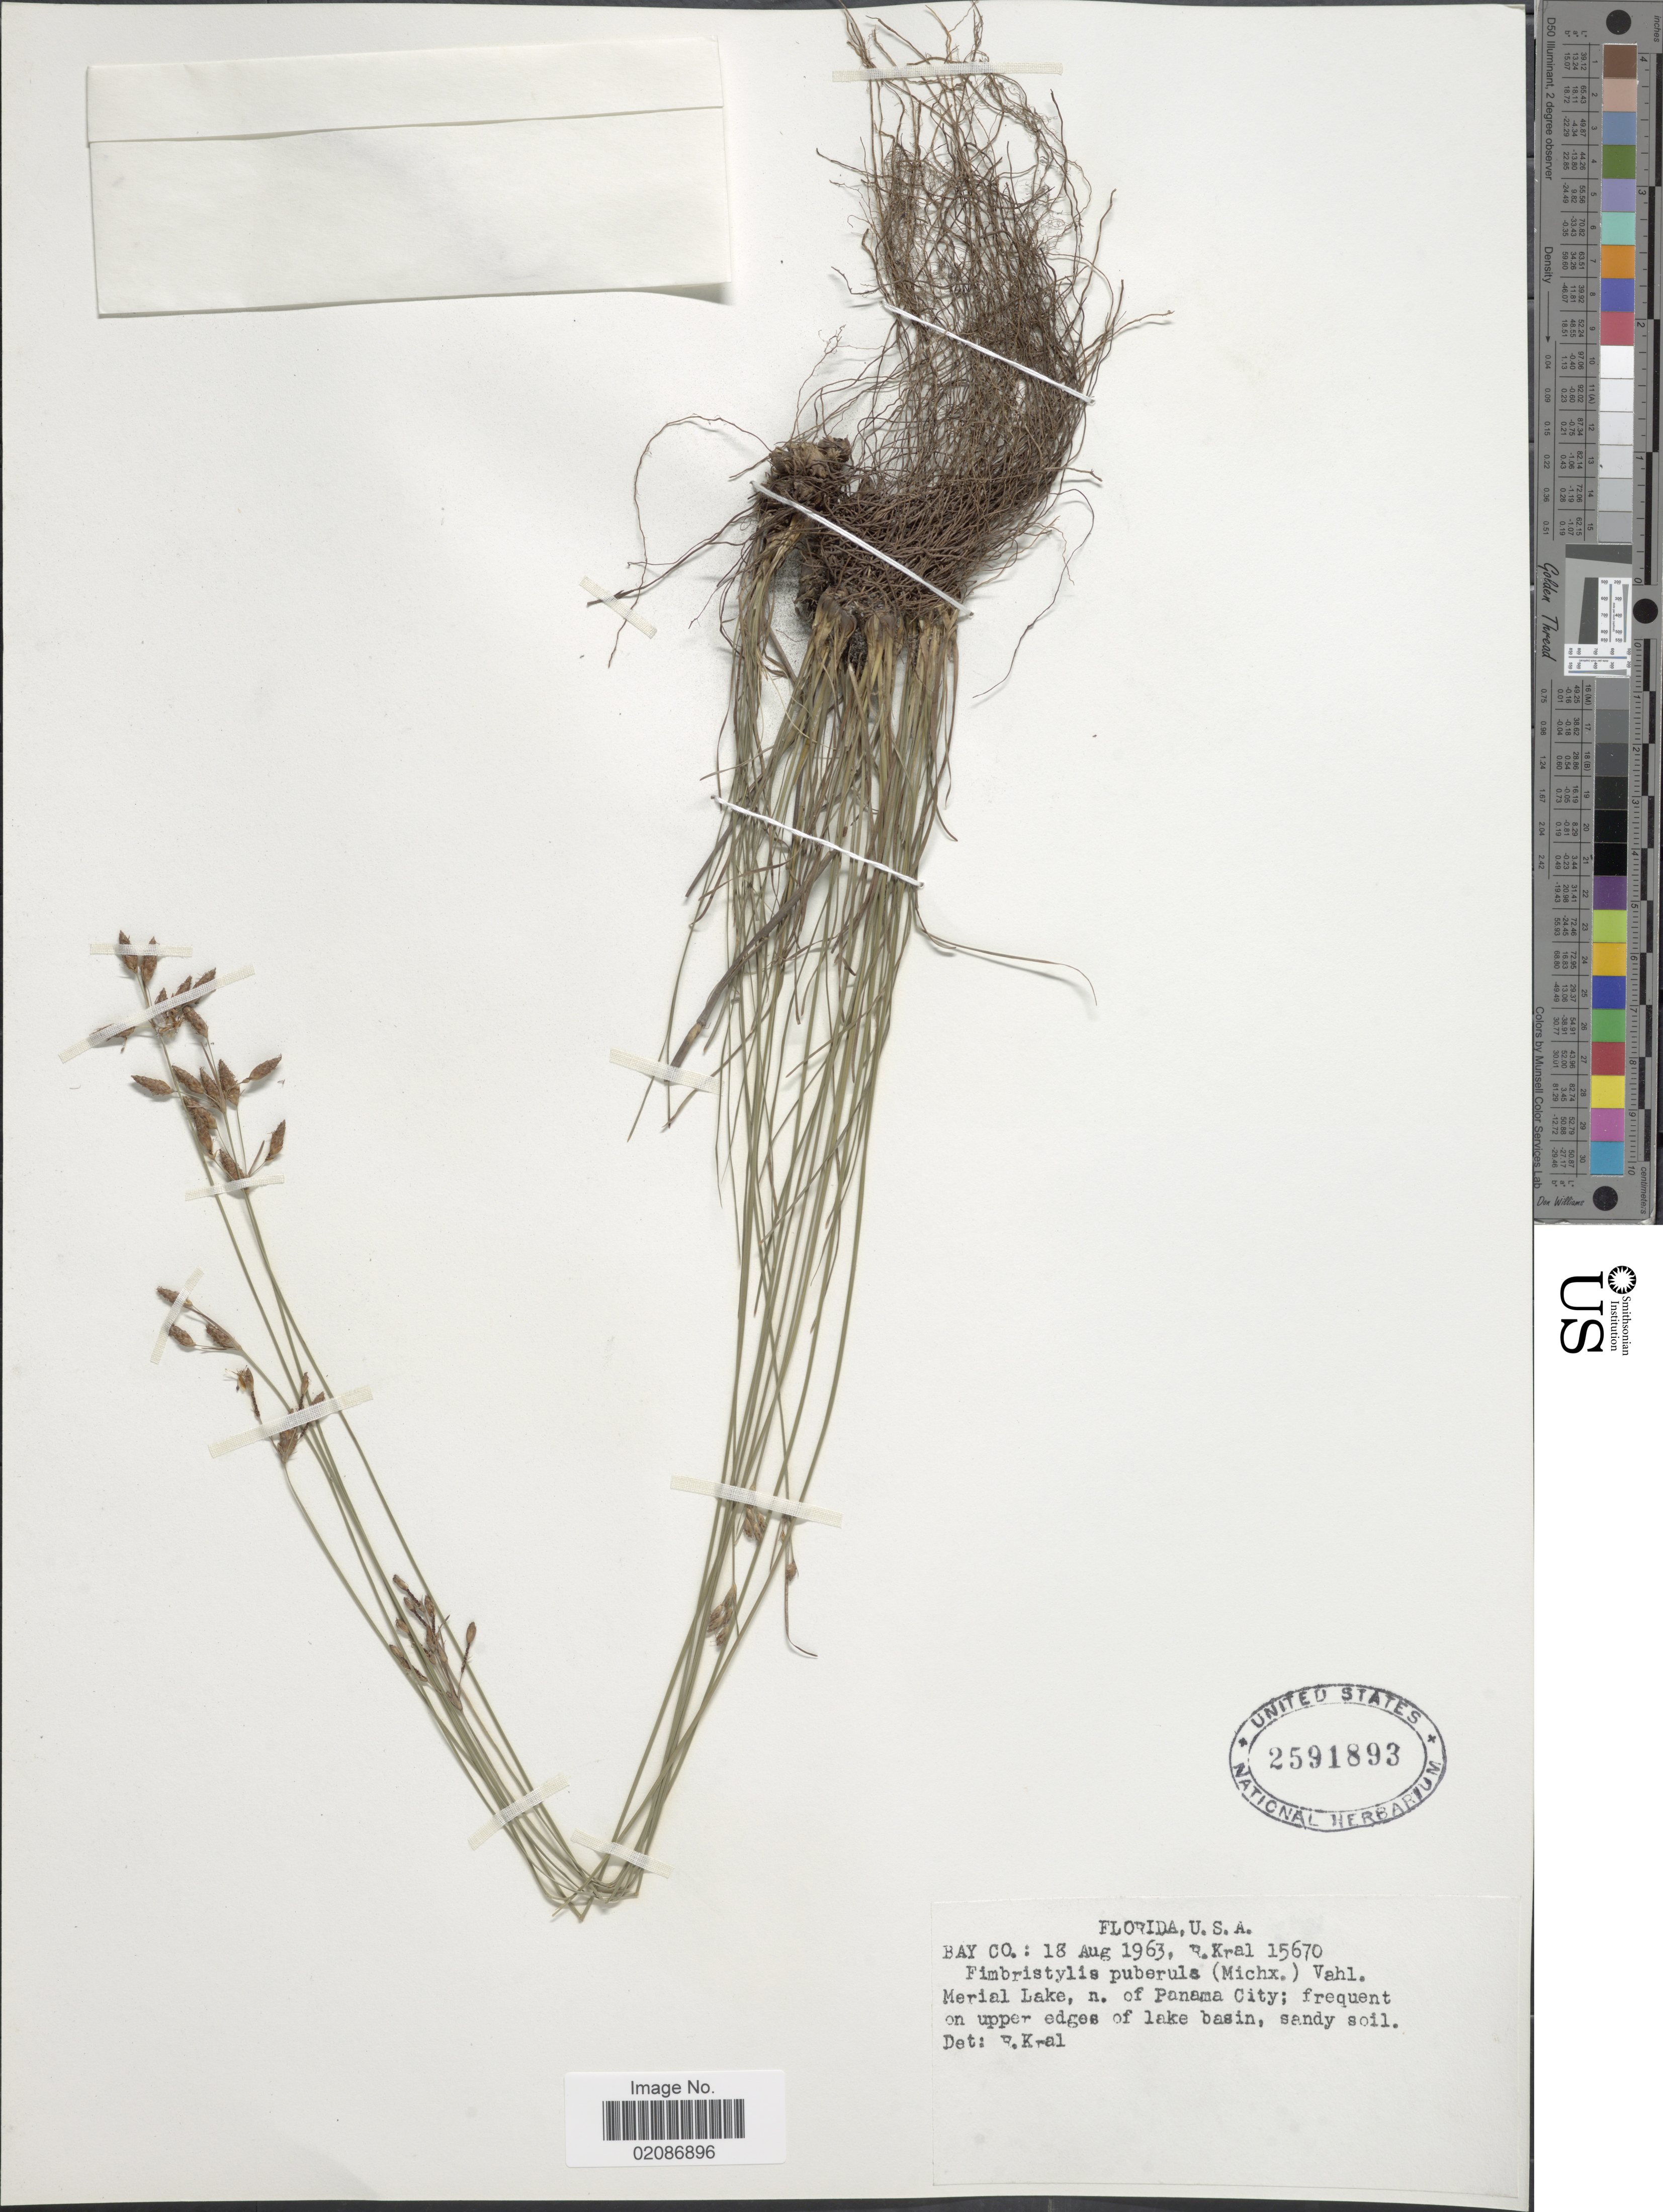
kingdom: Plantae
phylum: Tracheophyta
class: Liliopsida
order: Poales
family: Cyperaceae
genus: Fimbristylis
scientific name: Fimbristylis puberula var. puberula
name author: (Michx.) Vahl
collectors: R. Kral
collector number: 15670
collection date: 1963-08-18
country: United States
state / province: Florida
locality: Bay Co.: Merial Lake, n. of Panama City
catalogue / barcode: US 2591893